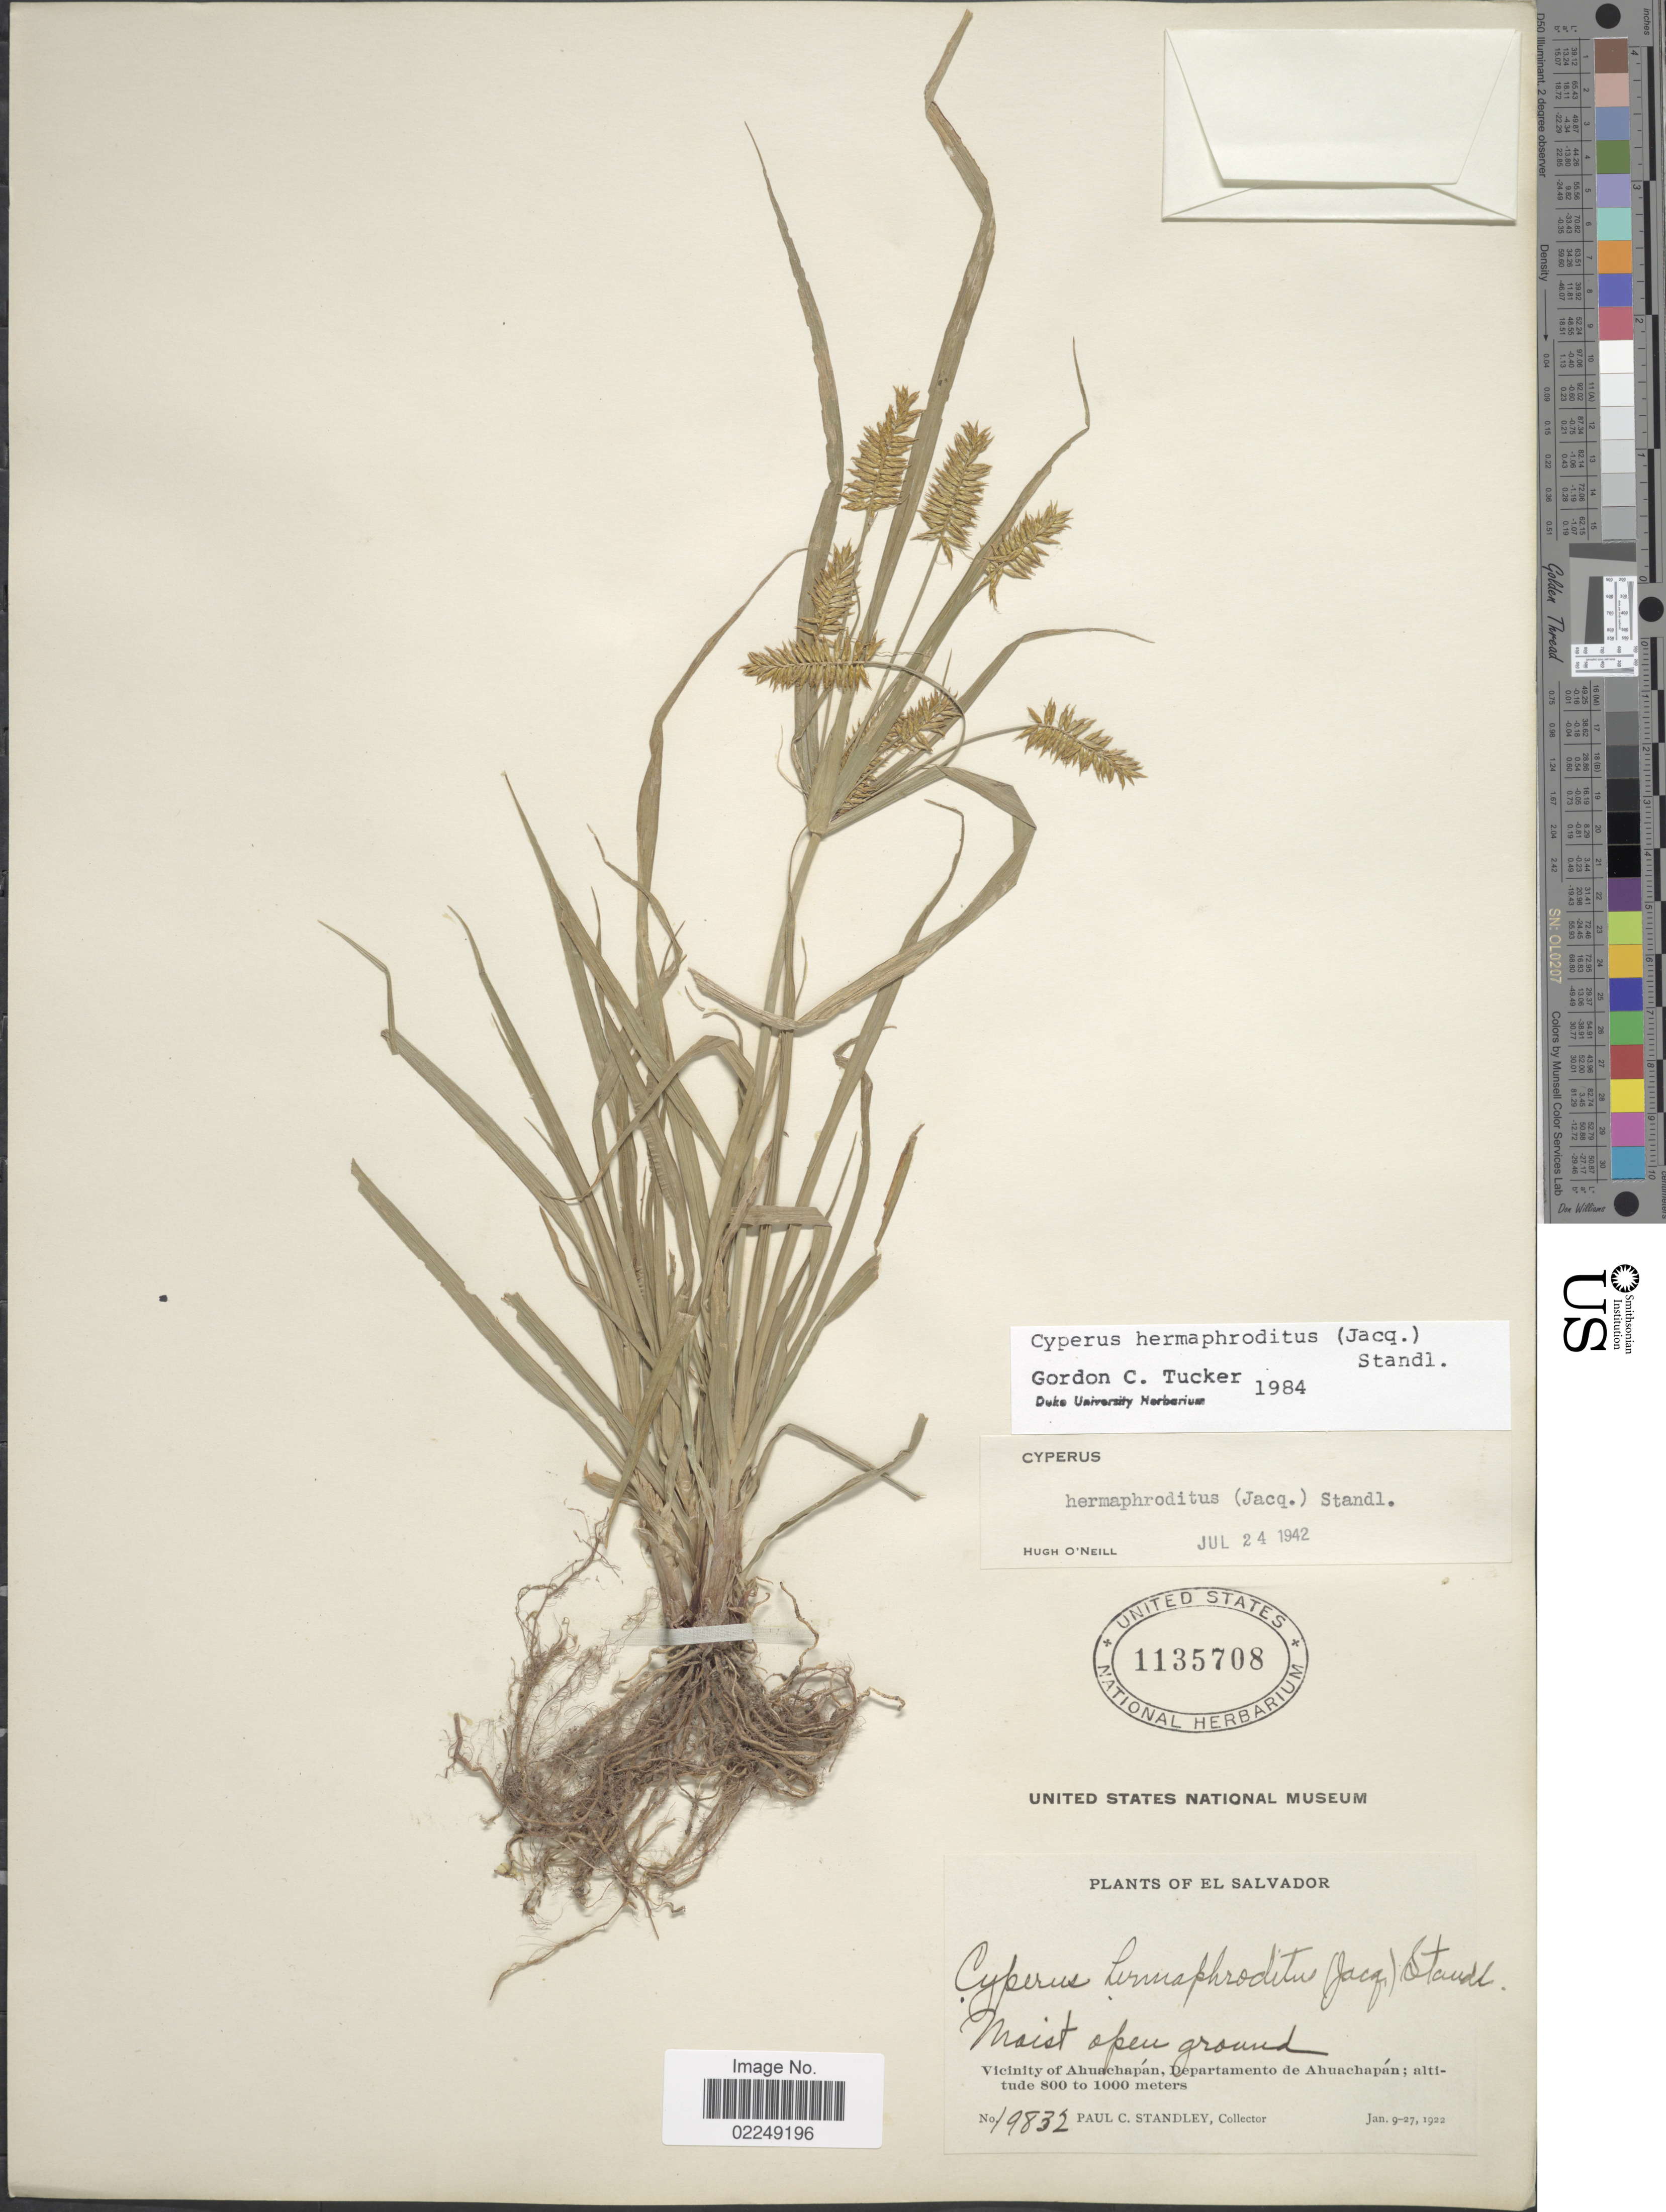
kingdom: Plantae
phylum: Tracheophyta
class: Liliopsida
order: Poales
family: Cyperaceae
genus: Cyperus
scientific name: Cyperus hermaphroditus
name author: (Jacq.) Standl.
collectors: P. C. Standley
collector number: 19832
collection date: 1922-01-09/1922-01-27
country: El Salvador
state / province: Ahuachapan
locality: Vicinity of Ahuachapan, Departamento de Ahuachapan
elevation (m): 800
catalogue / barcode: US 1135708